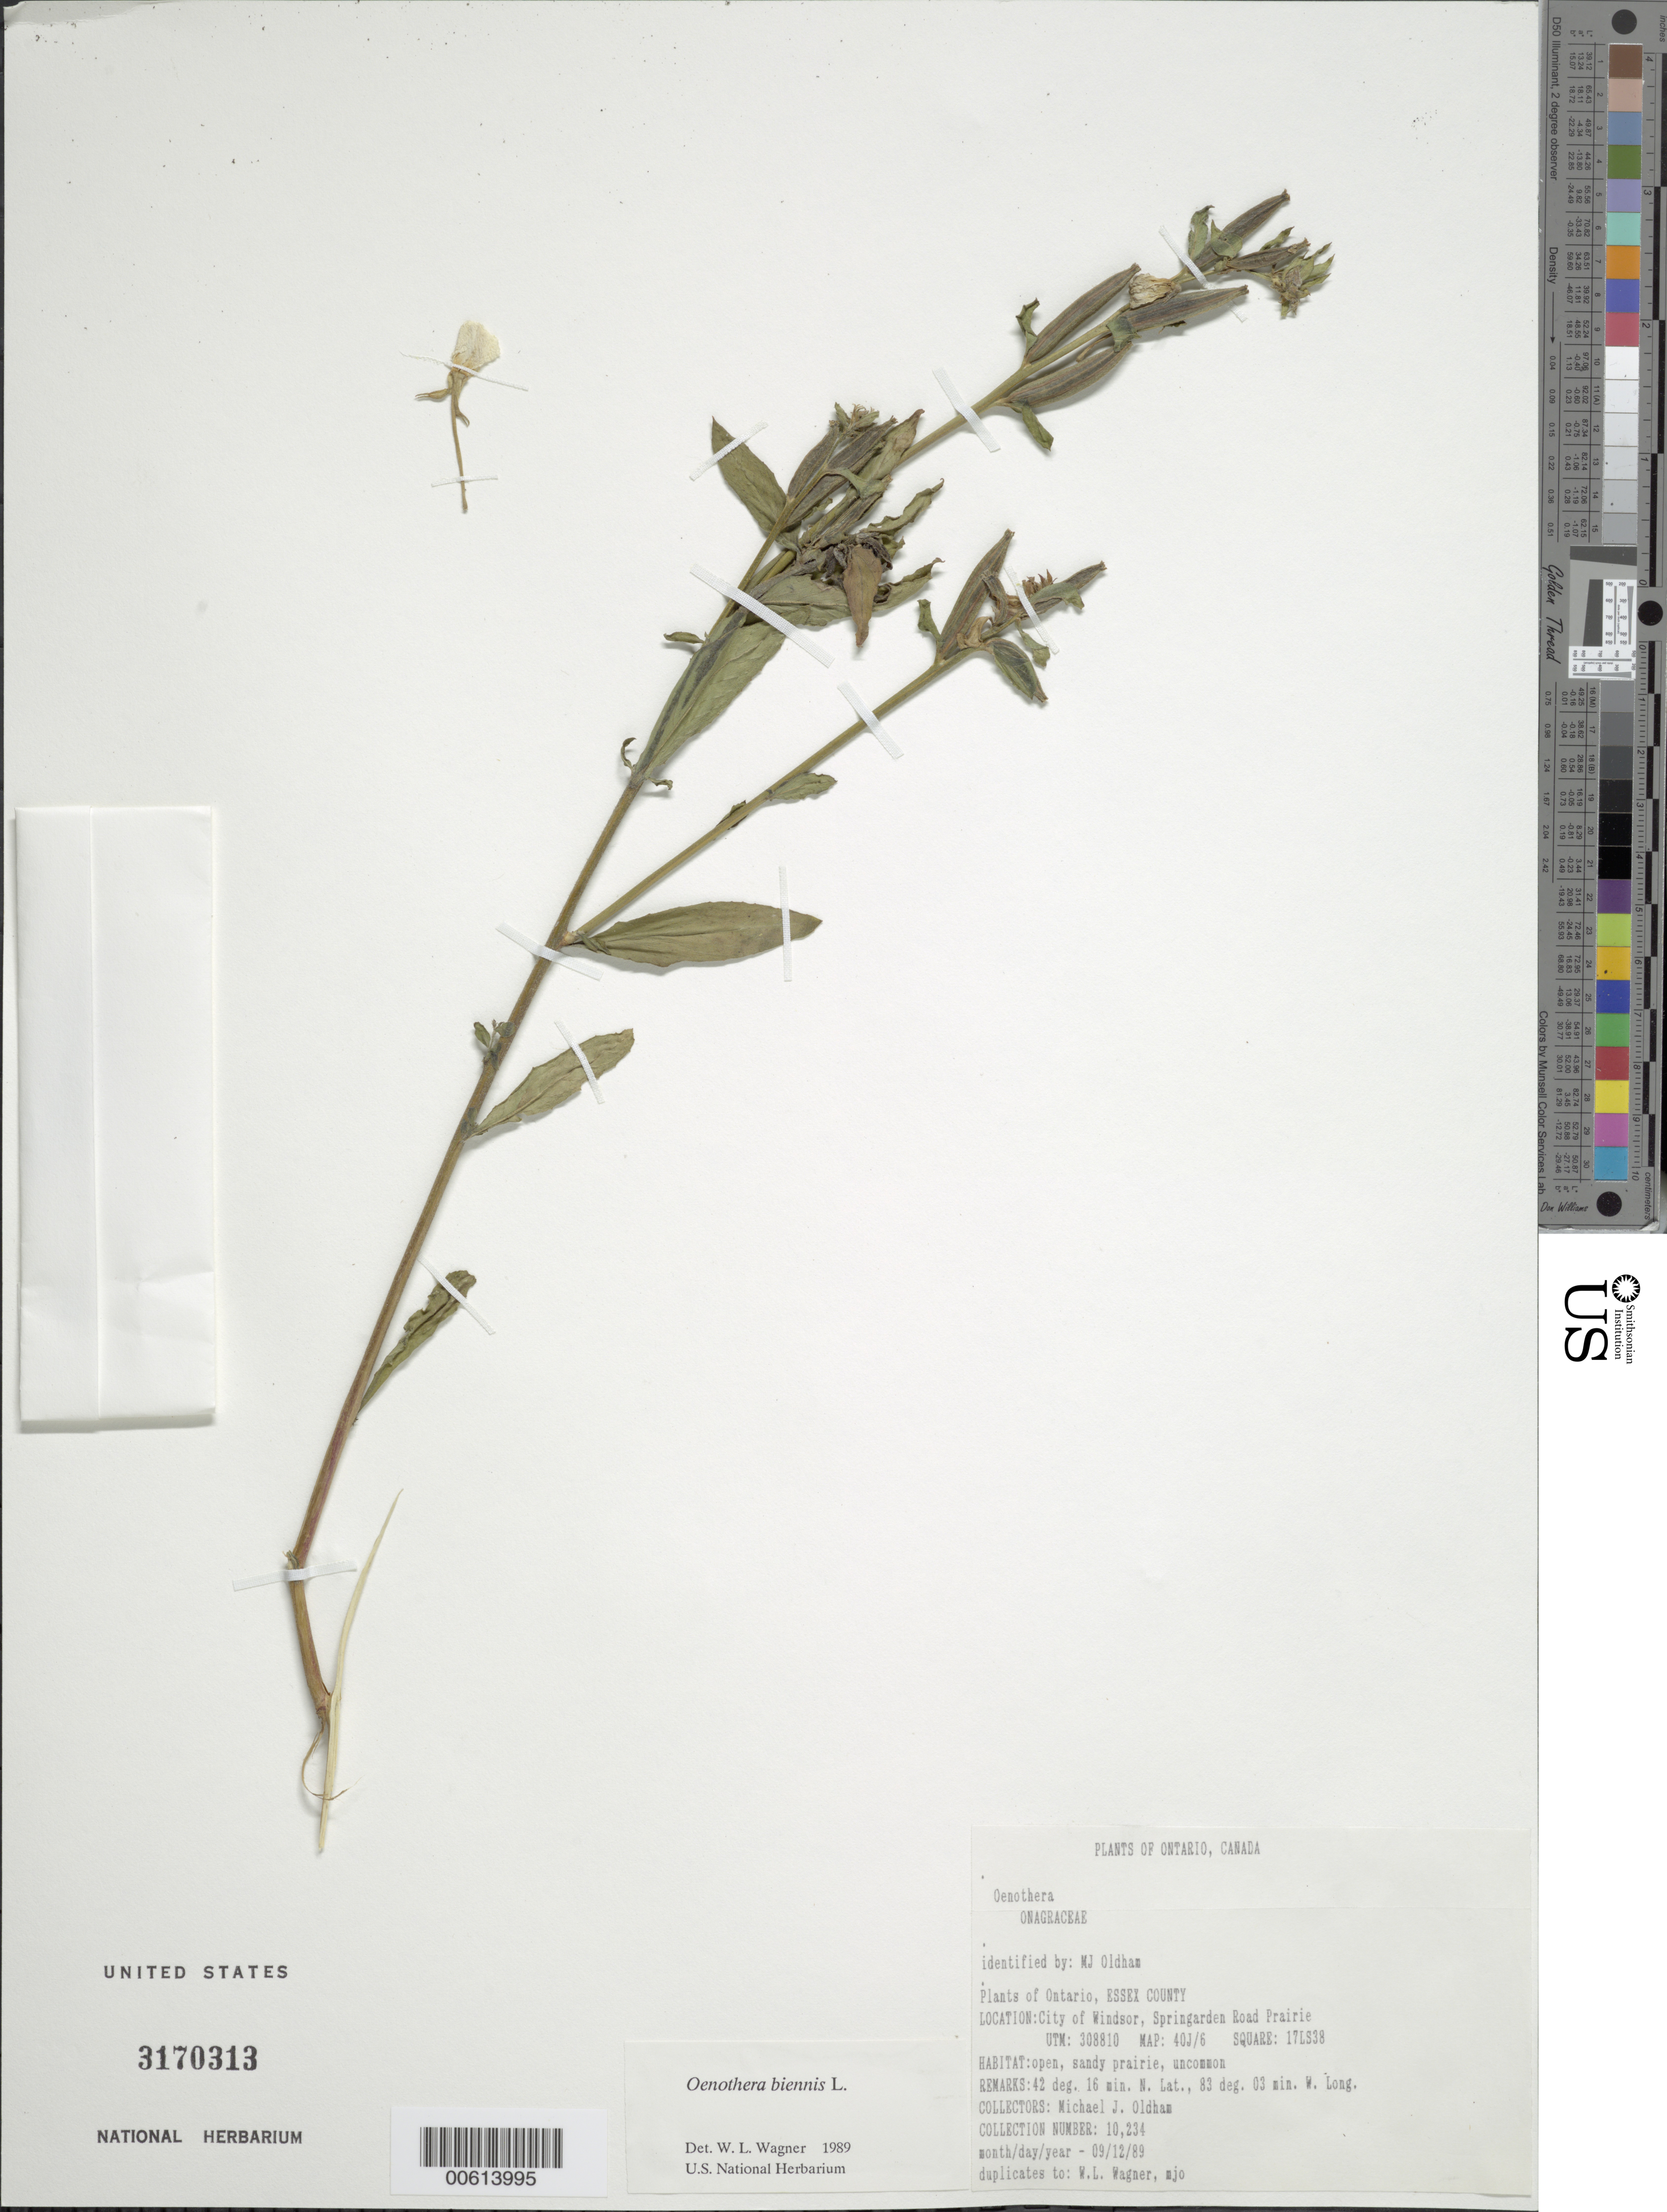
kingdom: Plantae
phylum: Tracheophyta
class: Magnoliopsida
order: Myrtales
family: Onagraceae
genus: Oenothera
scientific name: Oenothera biennis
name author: L.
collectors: M. Oldham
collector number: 10234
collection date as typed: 12 Sep 1989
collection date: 1989-09-12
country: Canada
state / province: Ontario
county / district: Essex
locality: Windsor, Springarden Road Prairie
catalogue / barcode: US 3170313